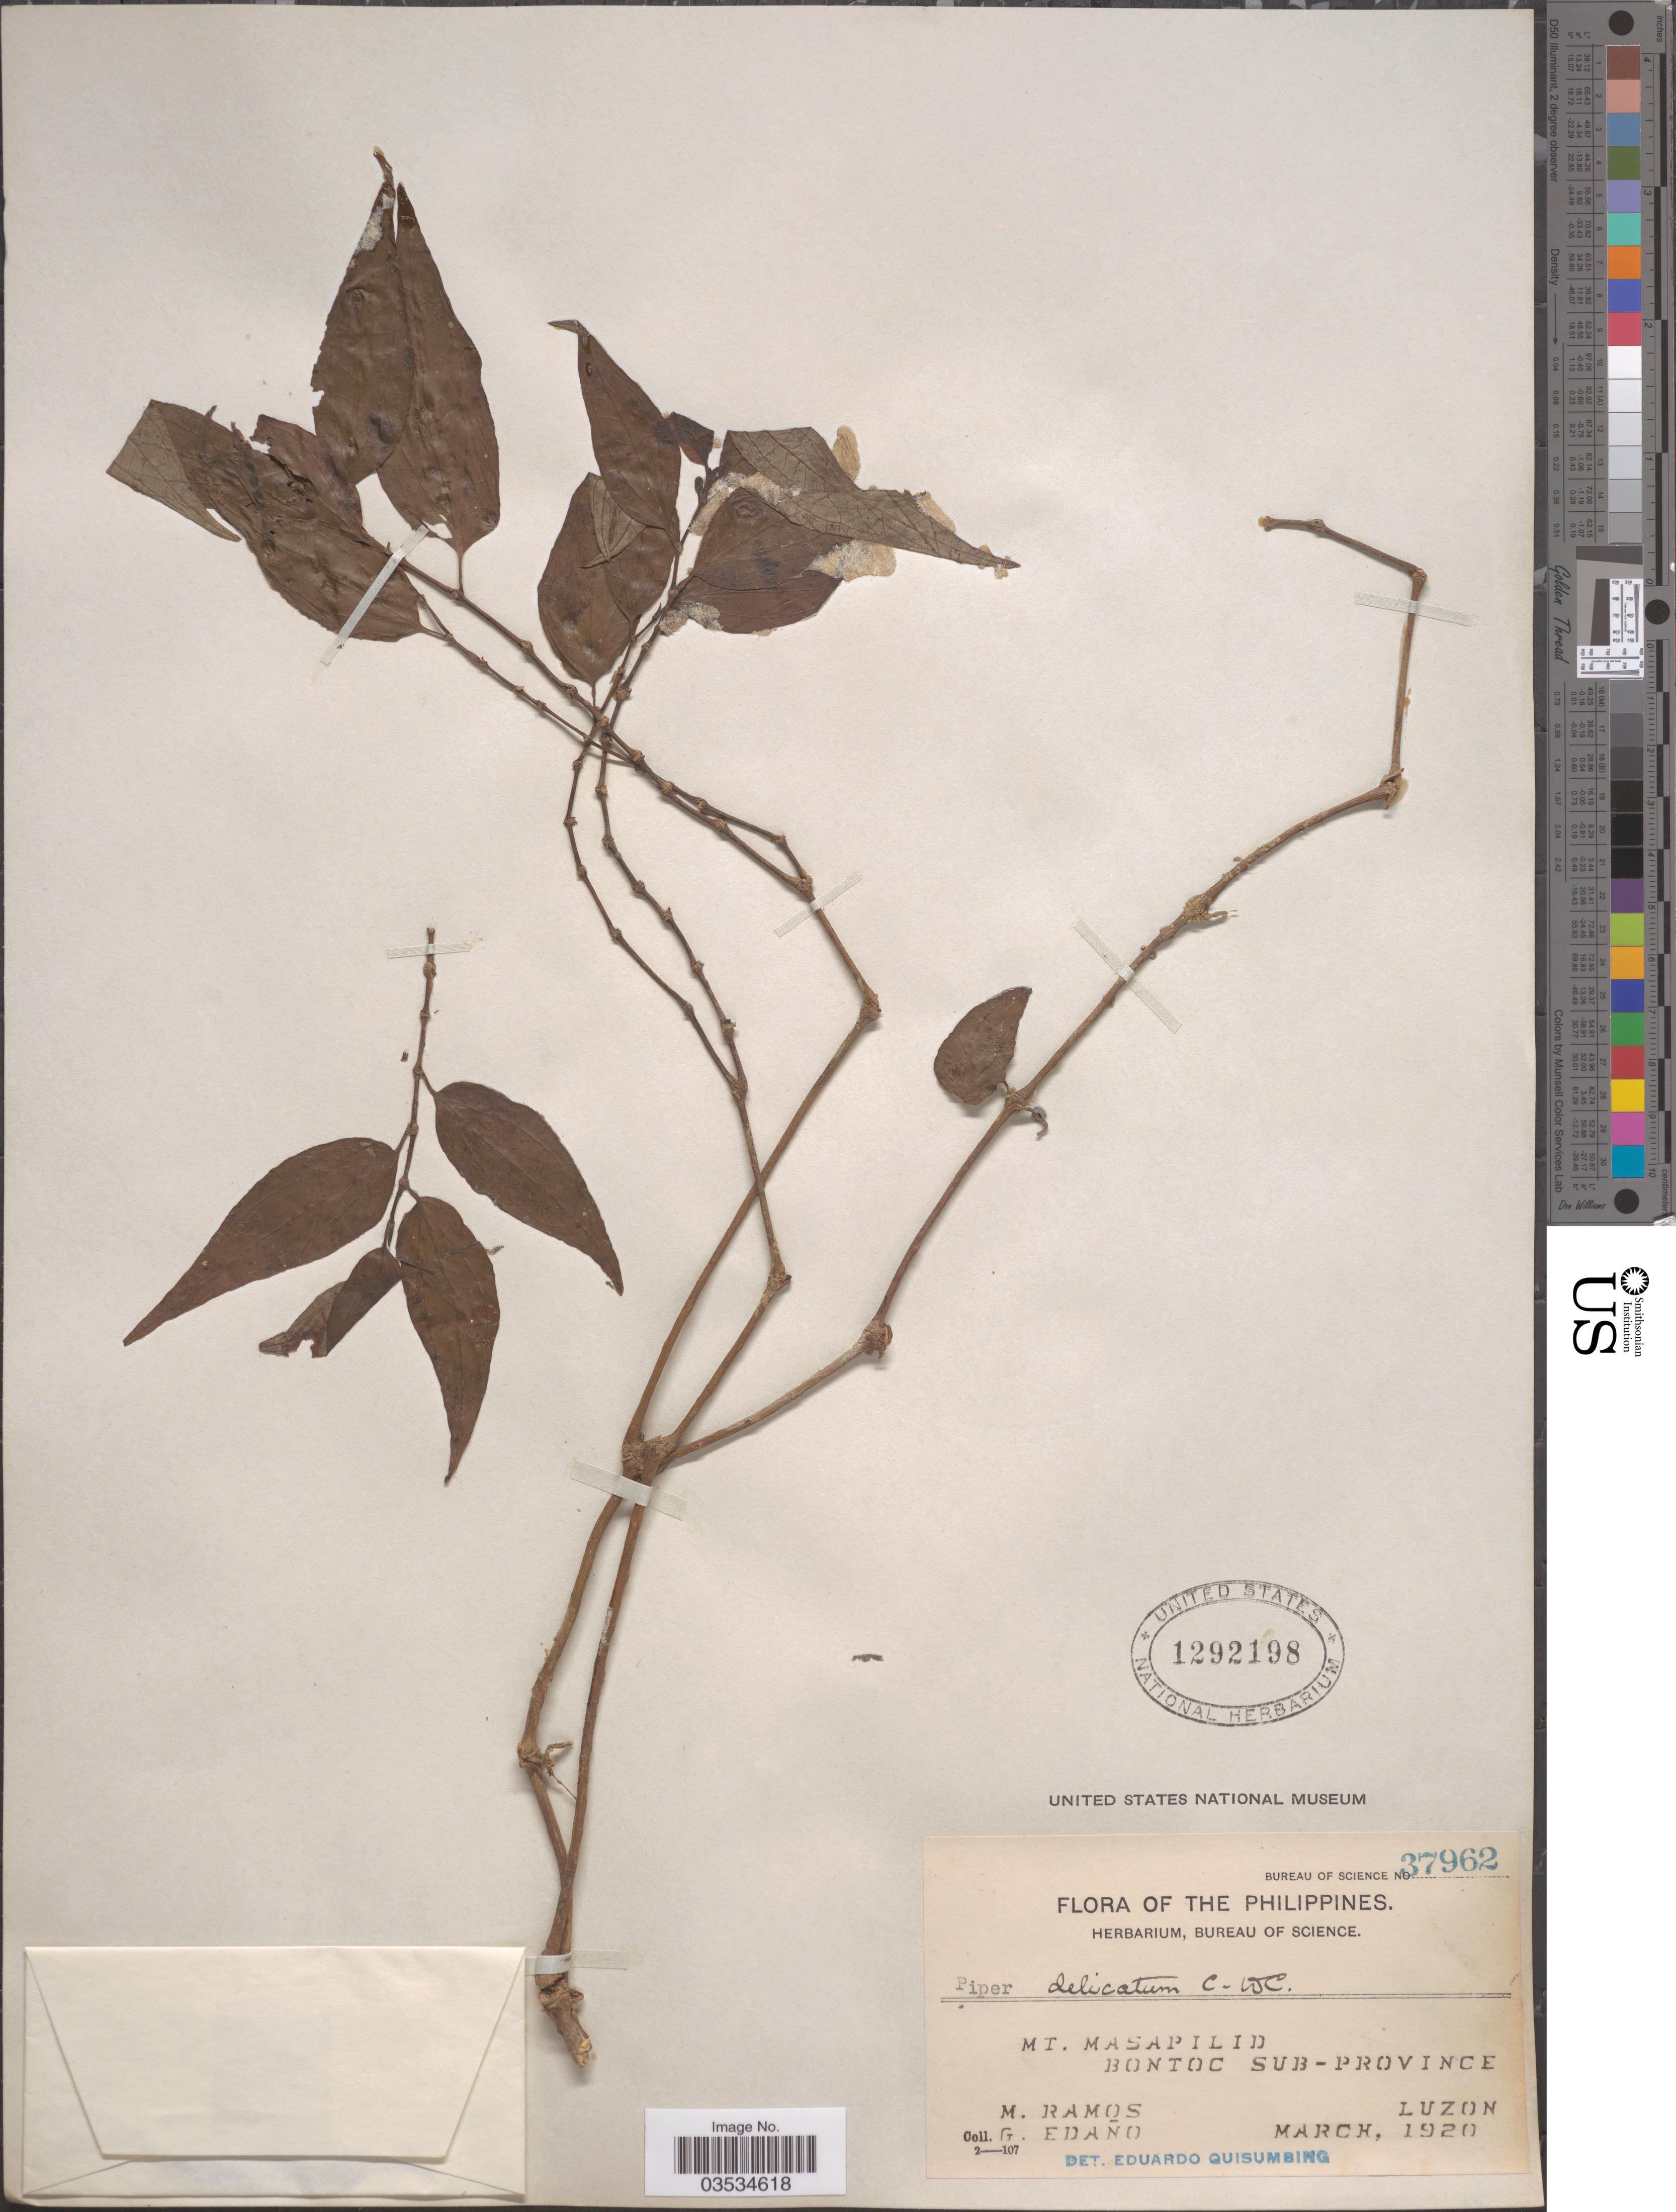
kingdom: Plantae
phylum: Tracheophyta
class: Magnoliopsida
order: Piperales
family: Piperaceae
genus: Piper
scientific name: Piper delicatum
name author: C. DC. in Elmer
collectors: M. Ramos & G. Edaño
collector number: Bureau of Science 37962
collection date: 1920-03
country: Philippines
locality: Mt. Masapilid. Bontoc Sub-Province. Luzon.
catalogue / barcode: US 1292198